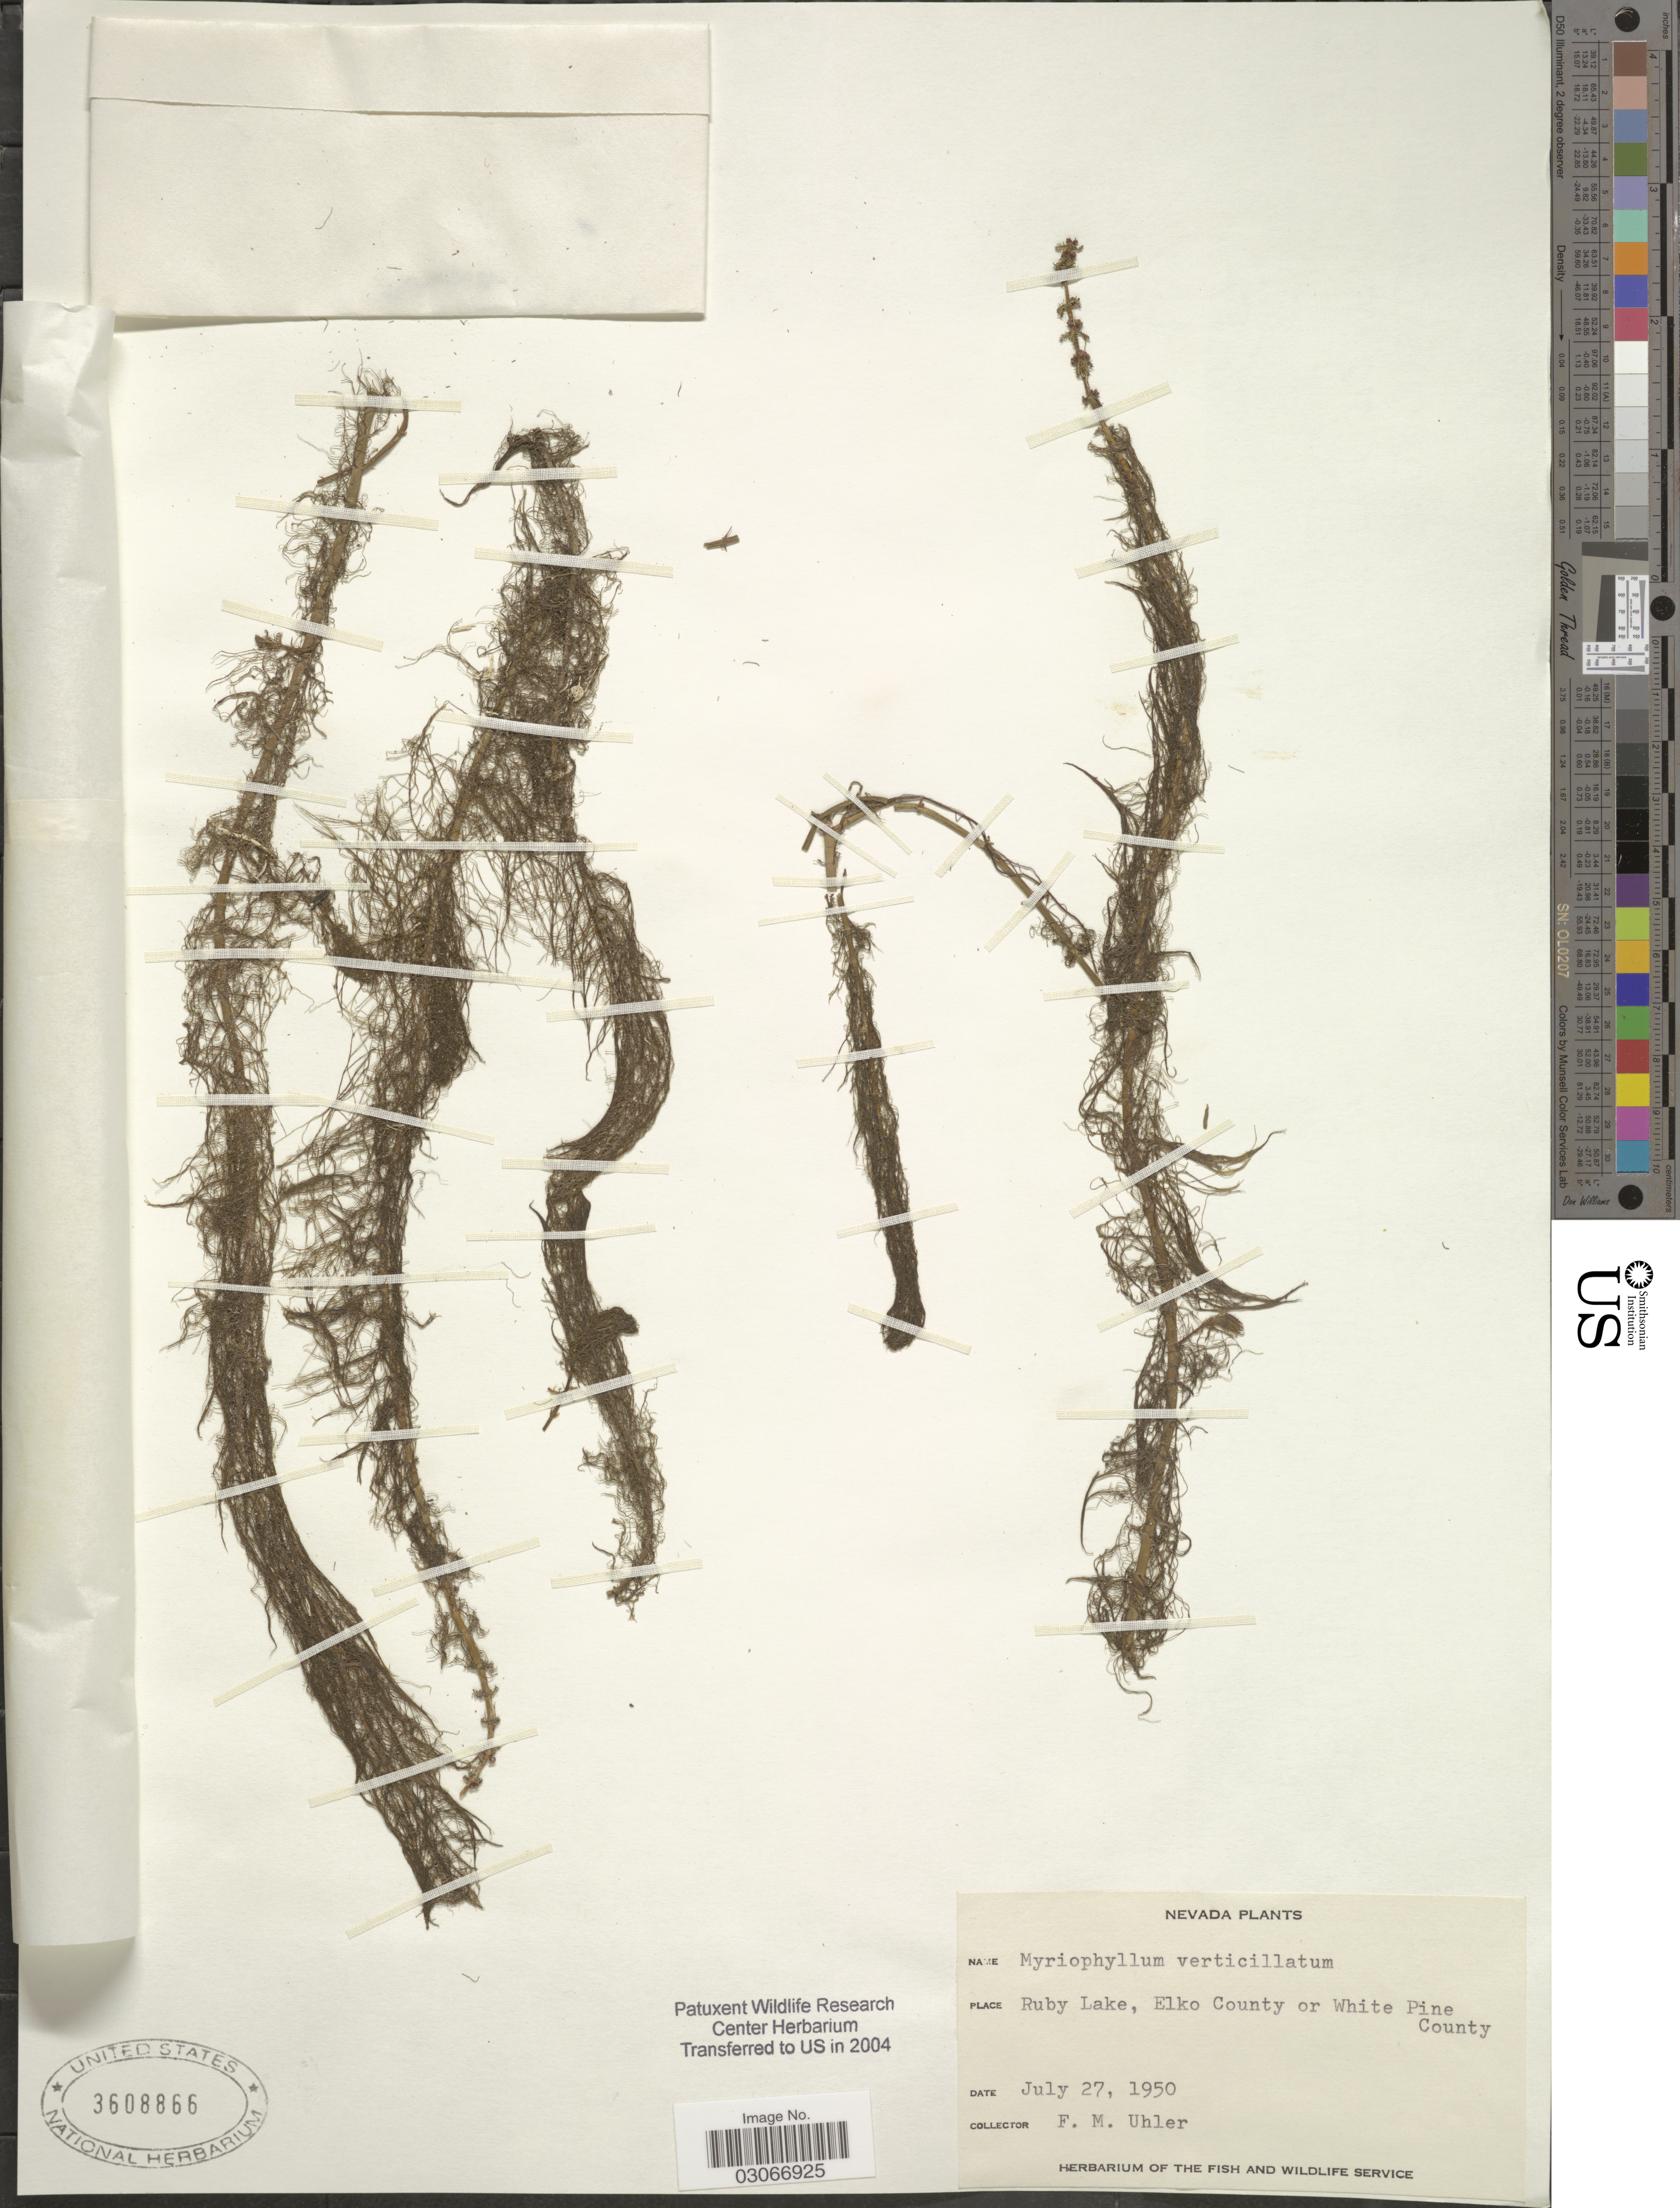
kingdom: Plantae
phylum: Tracheophyta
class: Magnoliopsida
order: Saxifragales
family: Haloragaceae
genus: Myriophyllum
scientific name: Myriophyllum verticillatum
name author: L.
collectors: F. M. Uhler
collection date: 1950-07-27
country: United States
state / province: Nevada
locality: Ruby Lake, Elko County or White Pine County.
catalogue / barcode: US 3608866